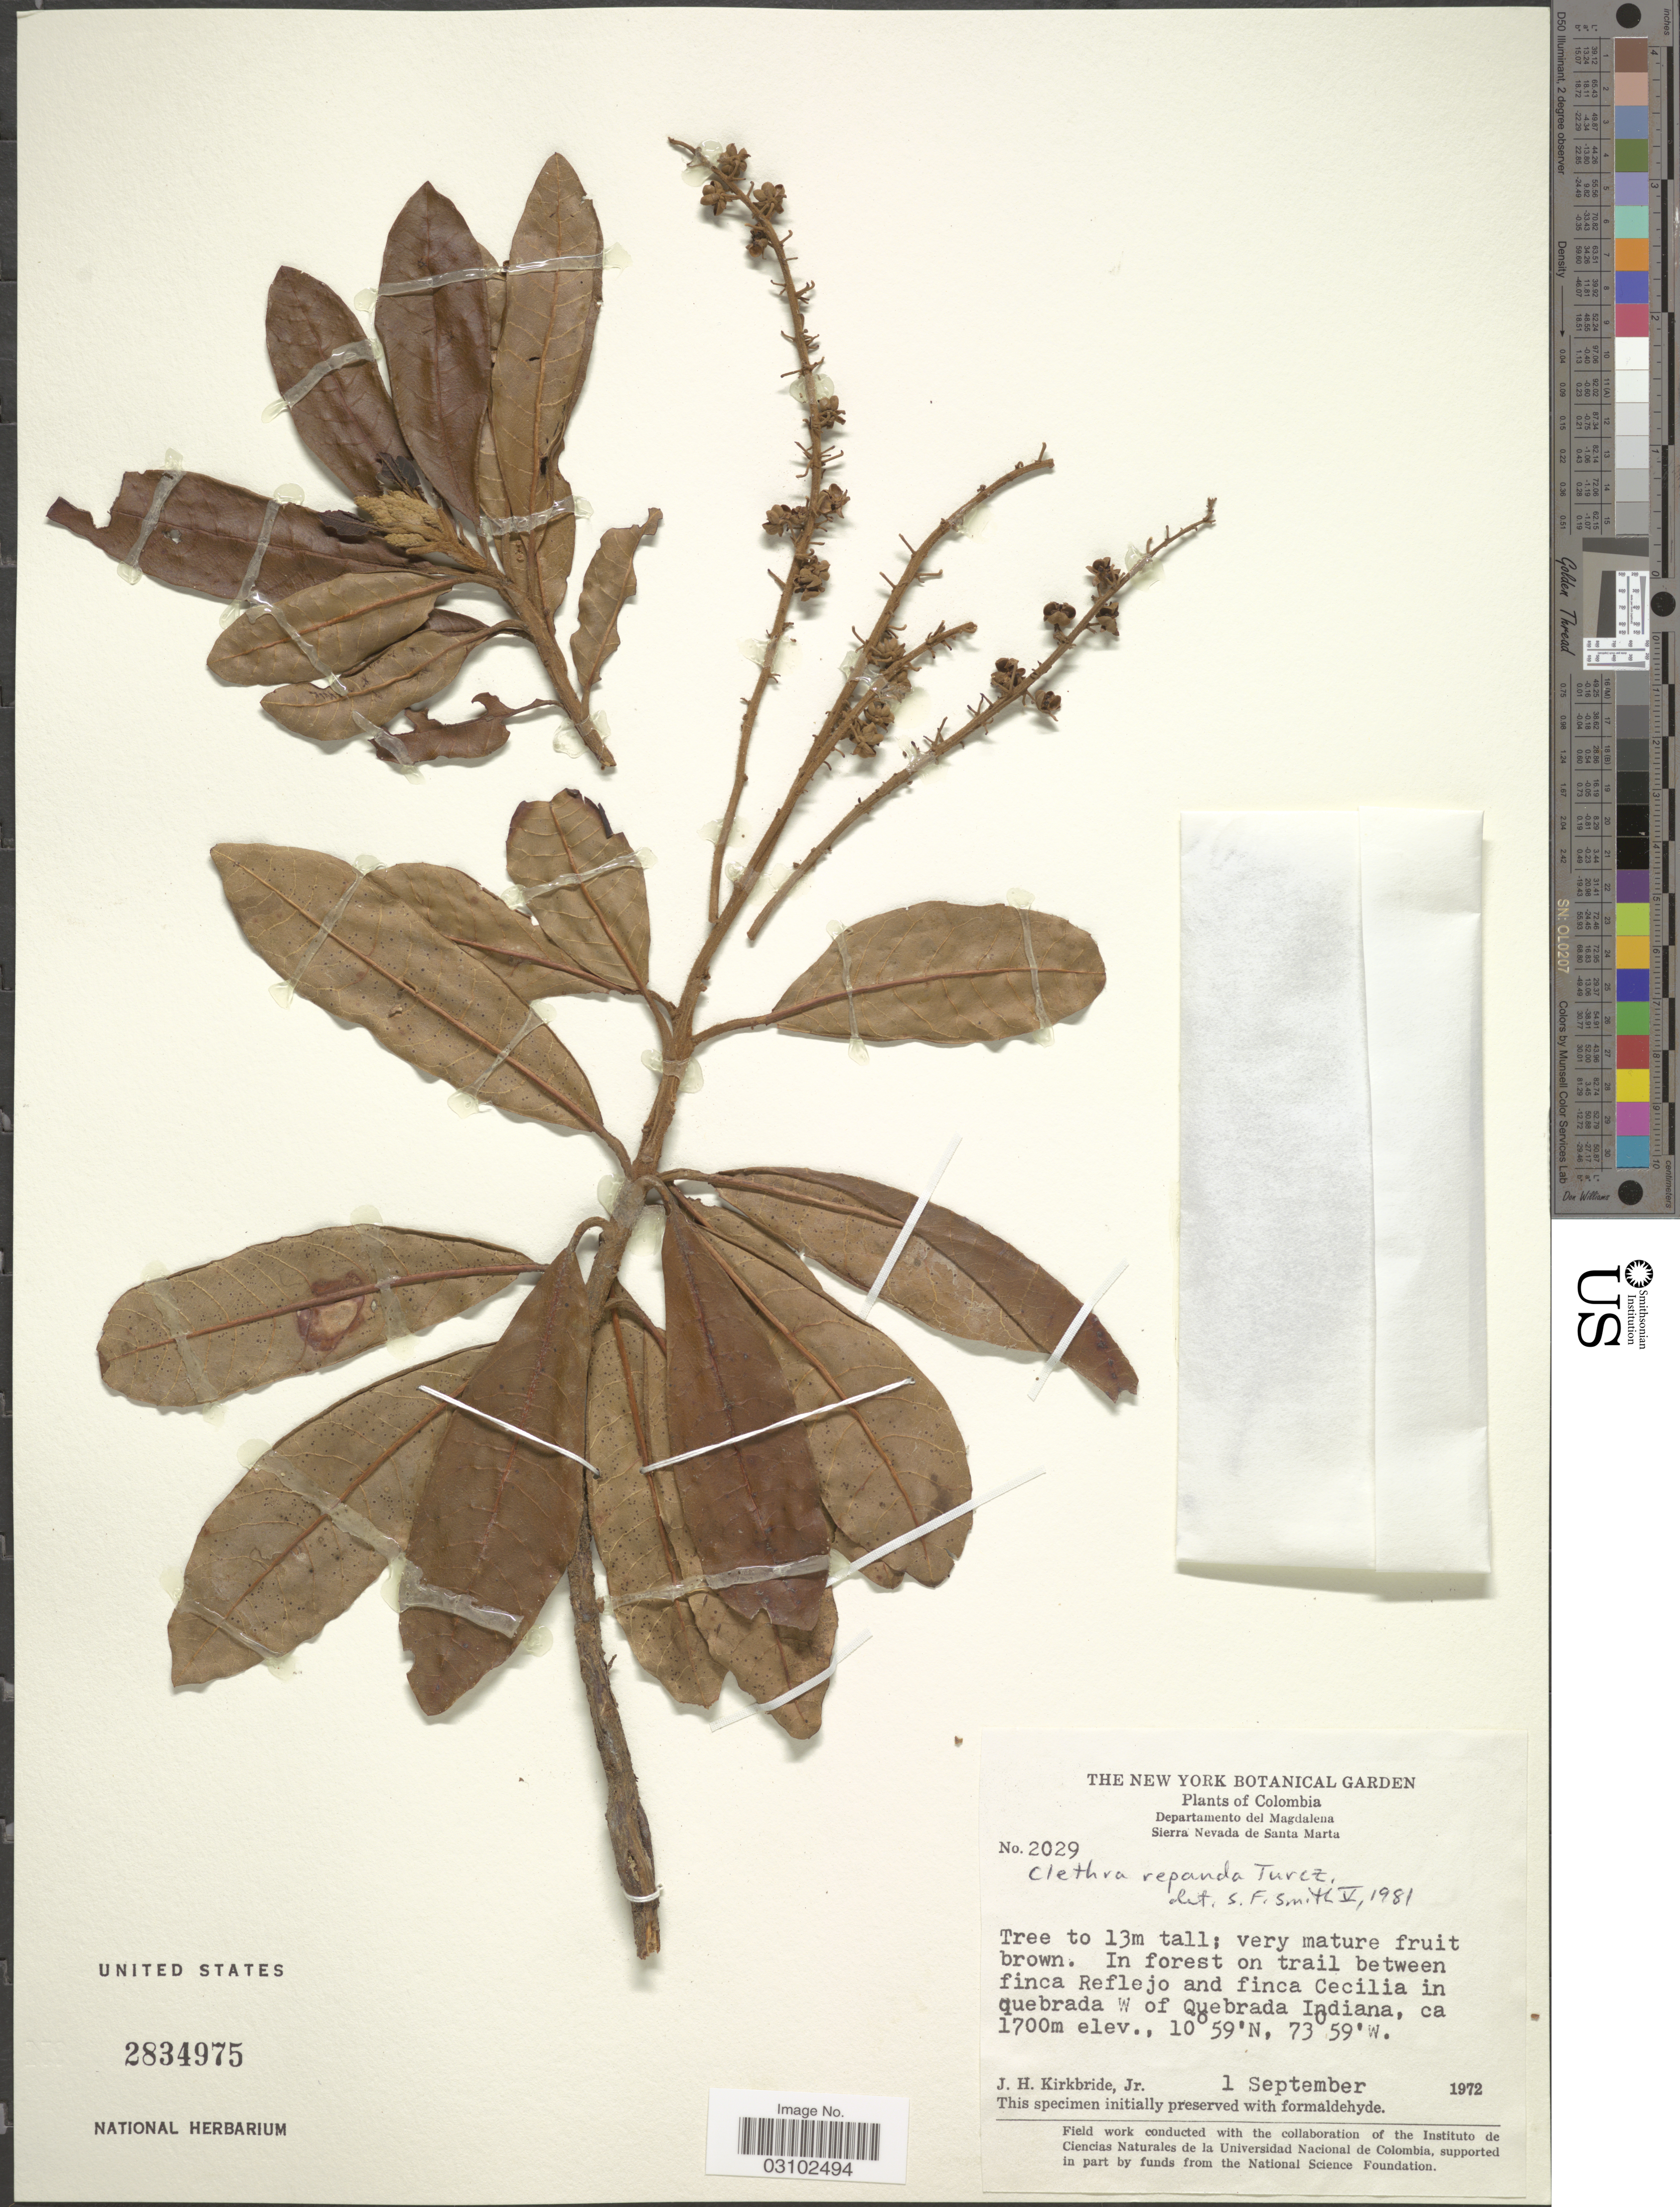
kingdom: Plantae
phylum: Tracheophyta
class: Magnoliopsida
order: Ericales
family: Clethraceae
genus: Clethra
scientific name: Clethra repanda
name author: Turcz.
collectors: J. H. Kirkbride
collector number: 2029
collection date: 1972-09-01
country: Colombia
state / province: Magdalena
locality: Departamento del Magdalena. Sierra Nevada de Santa Marta. In forest on trail between finca Reflejo and finca Cecilia in quebrada W of Quebrada Indiana.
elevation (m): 1700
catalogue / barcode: US 2834975